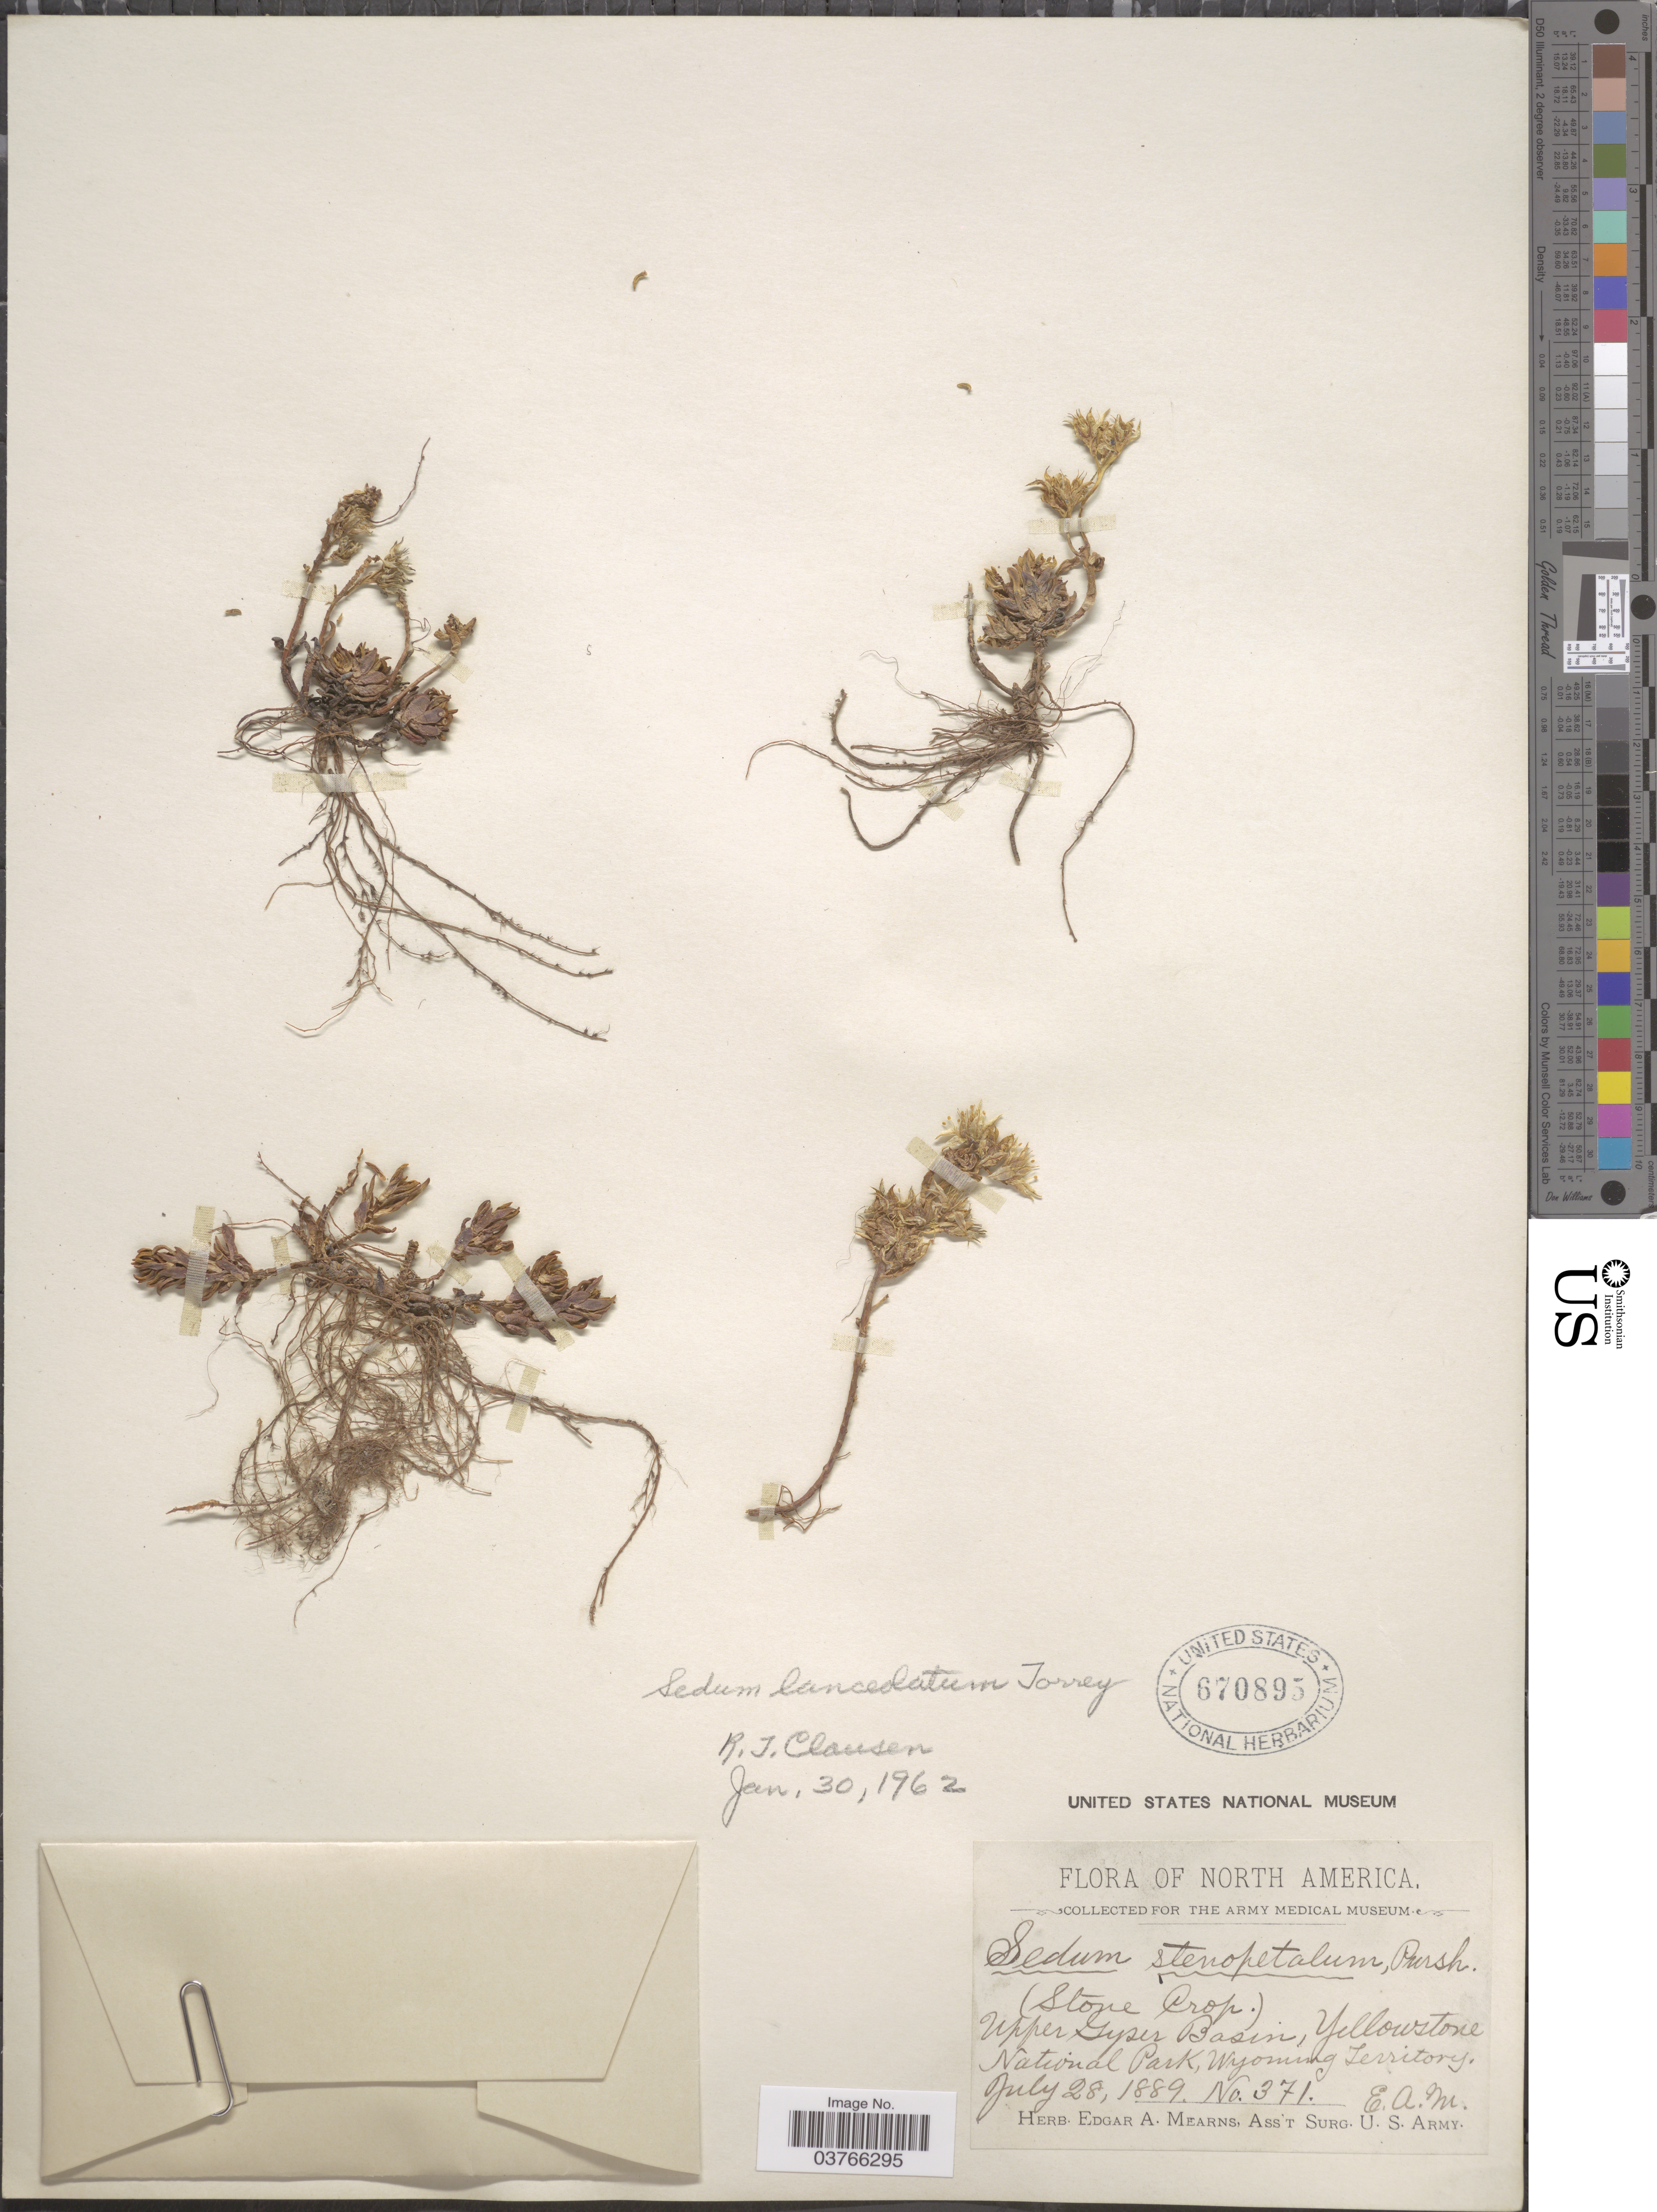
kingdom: Plantae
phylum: Tracheophyta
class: Magnoliopsida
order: Saxifragales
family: Crassulaceae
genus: Sedum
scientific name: Sedum lanceolatum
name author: Torr.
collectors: E. A. Mearns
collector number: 371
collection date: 1889-07-28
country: United States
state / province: Wyoming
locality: Upper Gyser Basin, Yellowstone National Park.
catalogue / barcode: US 670895